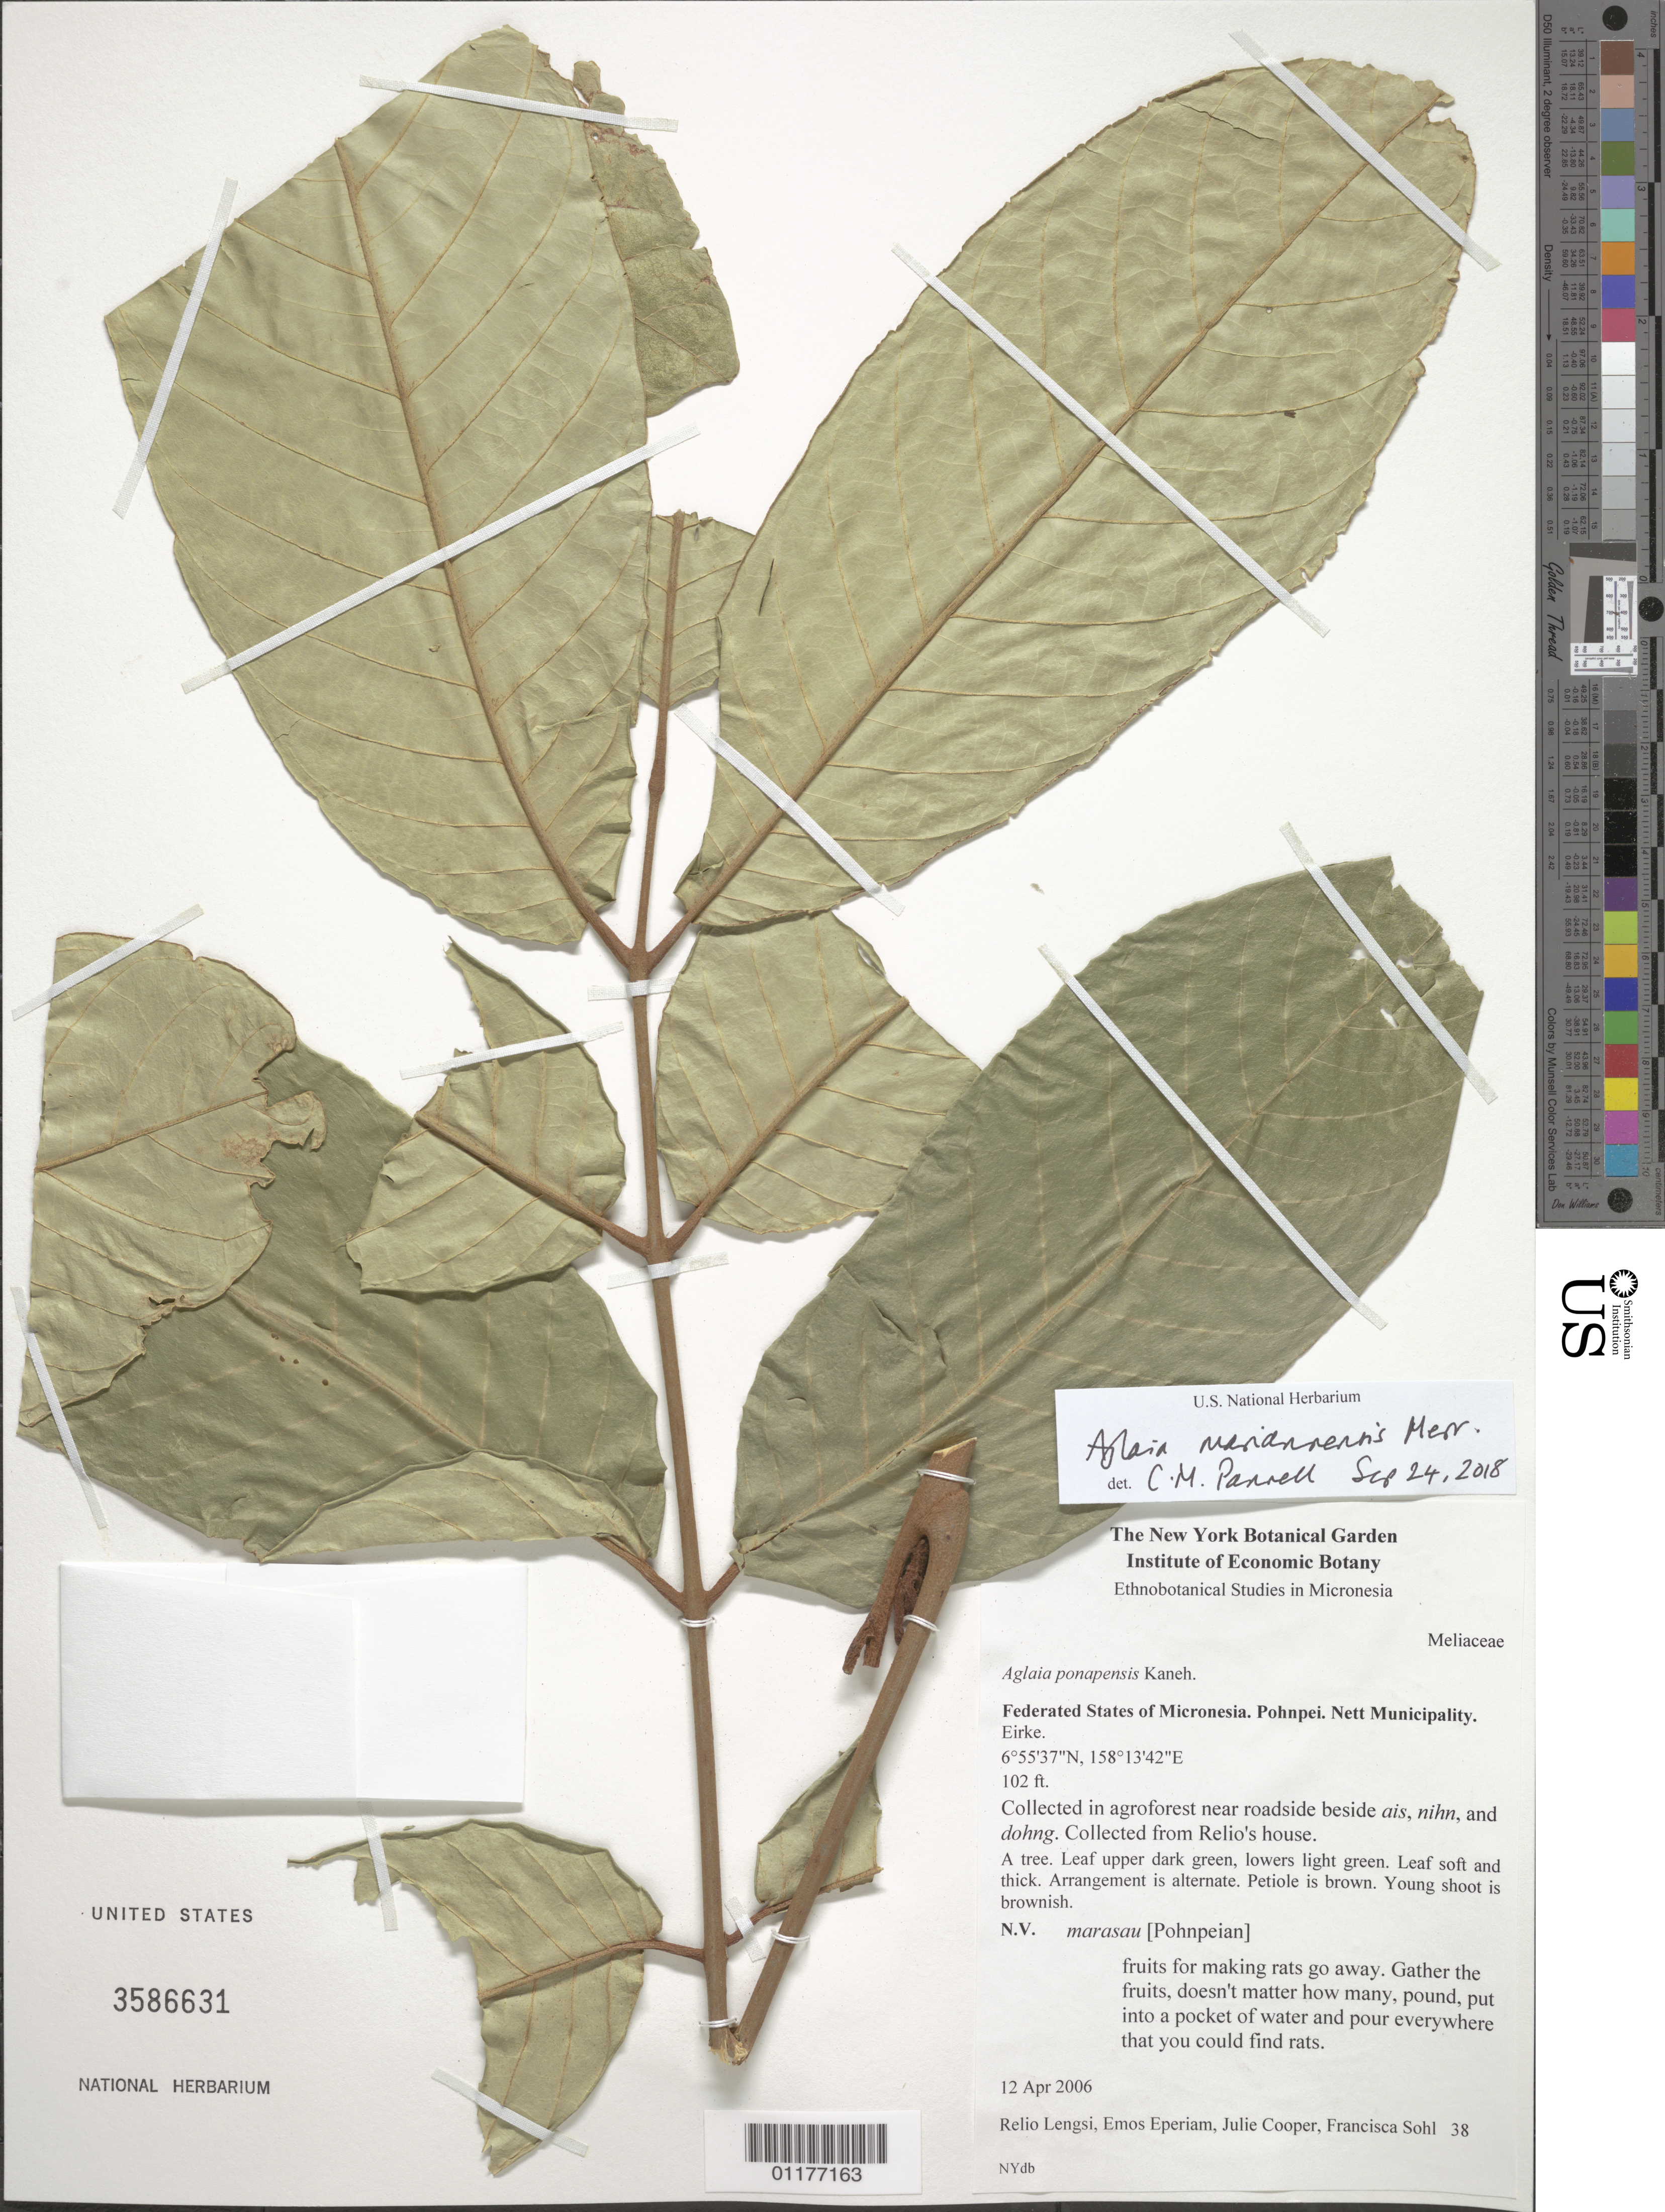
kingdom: Plantae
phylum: Tracheophyta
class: Magnoliopsida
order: Sapindales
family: Meliaceae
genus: Aglaia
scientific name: Aglaia mariannensis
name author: Merr.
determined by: Pannell, C. M.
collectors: R. Lengsi, P. Eperiam, J. Cooper & F. Sohl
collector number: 38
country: Micronesia, Federated States of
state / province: Pohnpei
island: Pohnpei [Ponape]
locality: Nett, Eirke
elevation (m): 31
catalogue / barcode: US 3586631